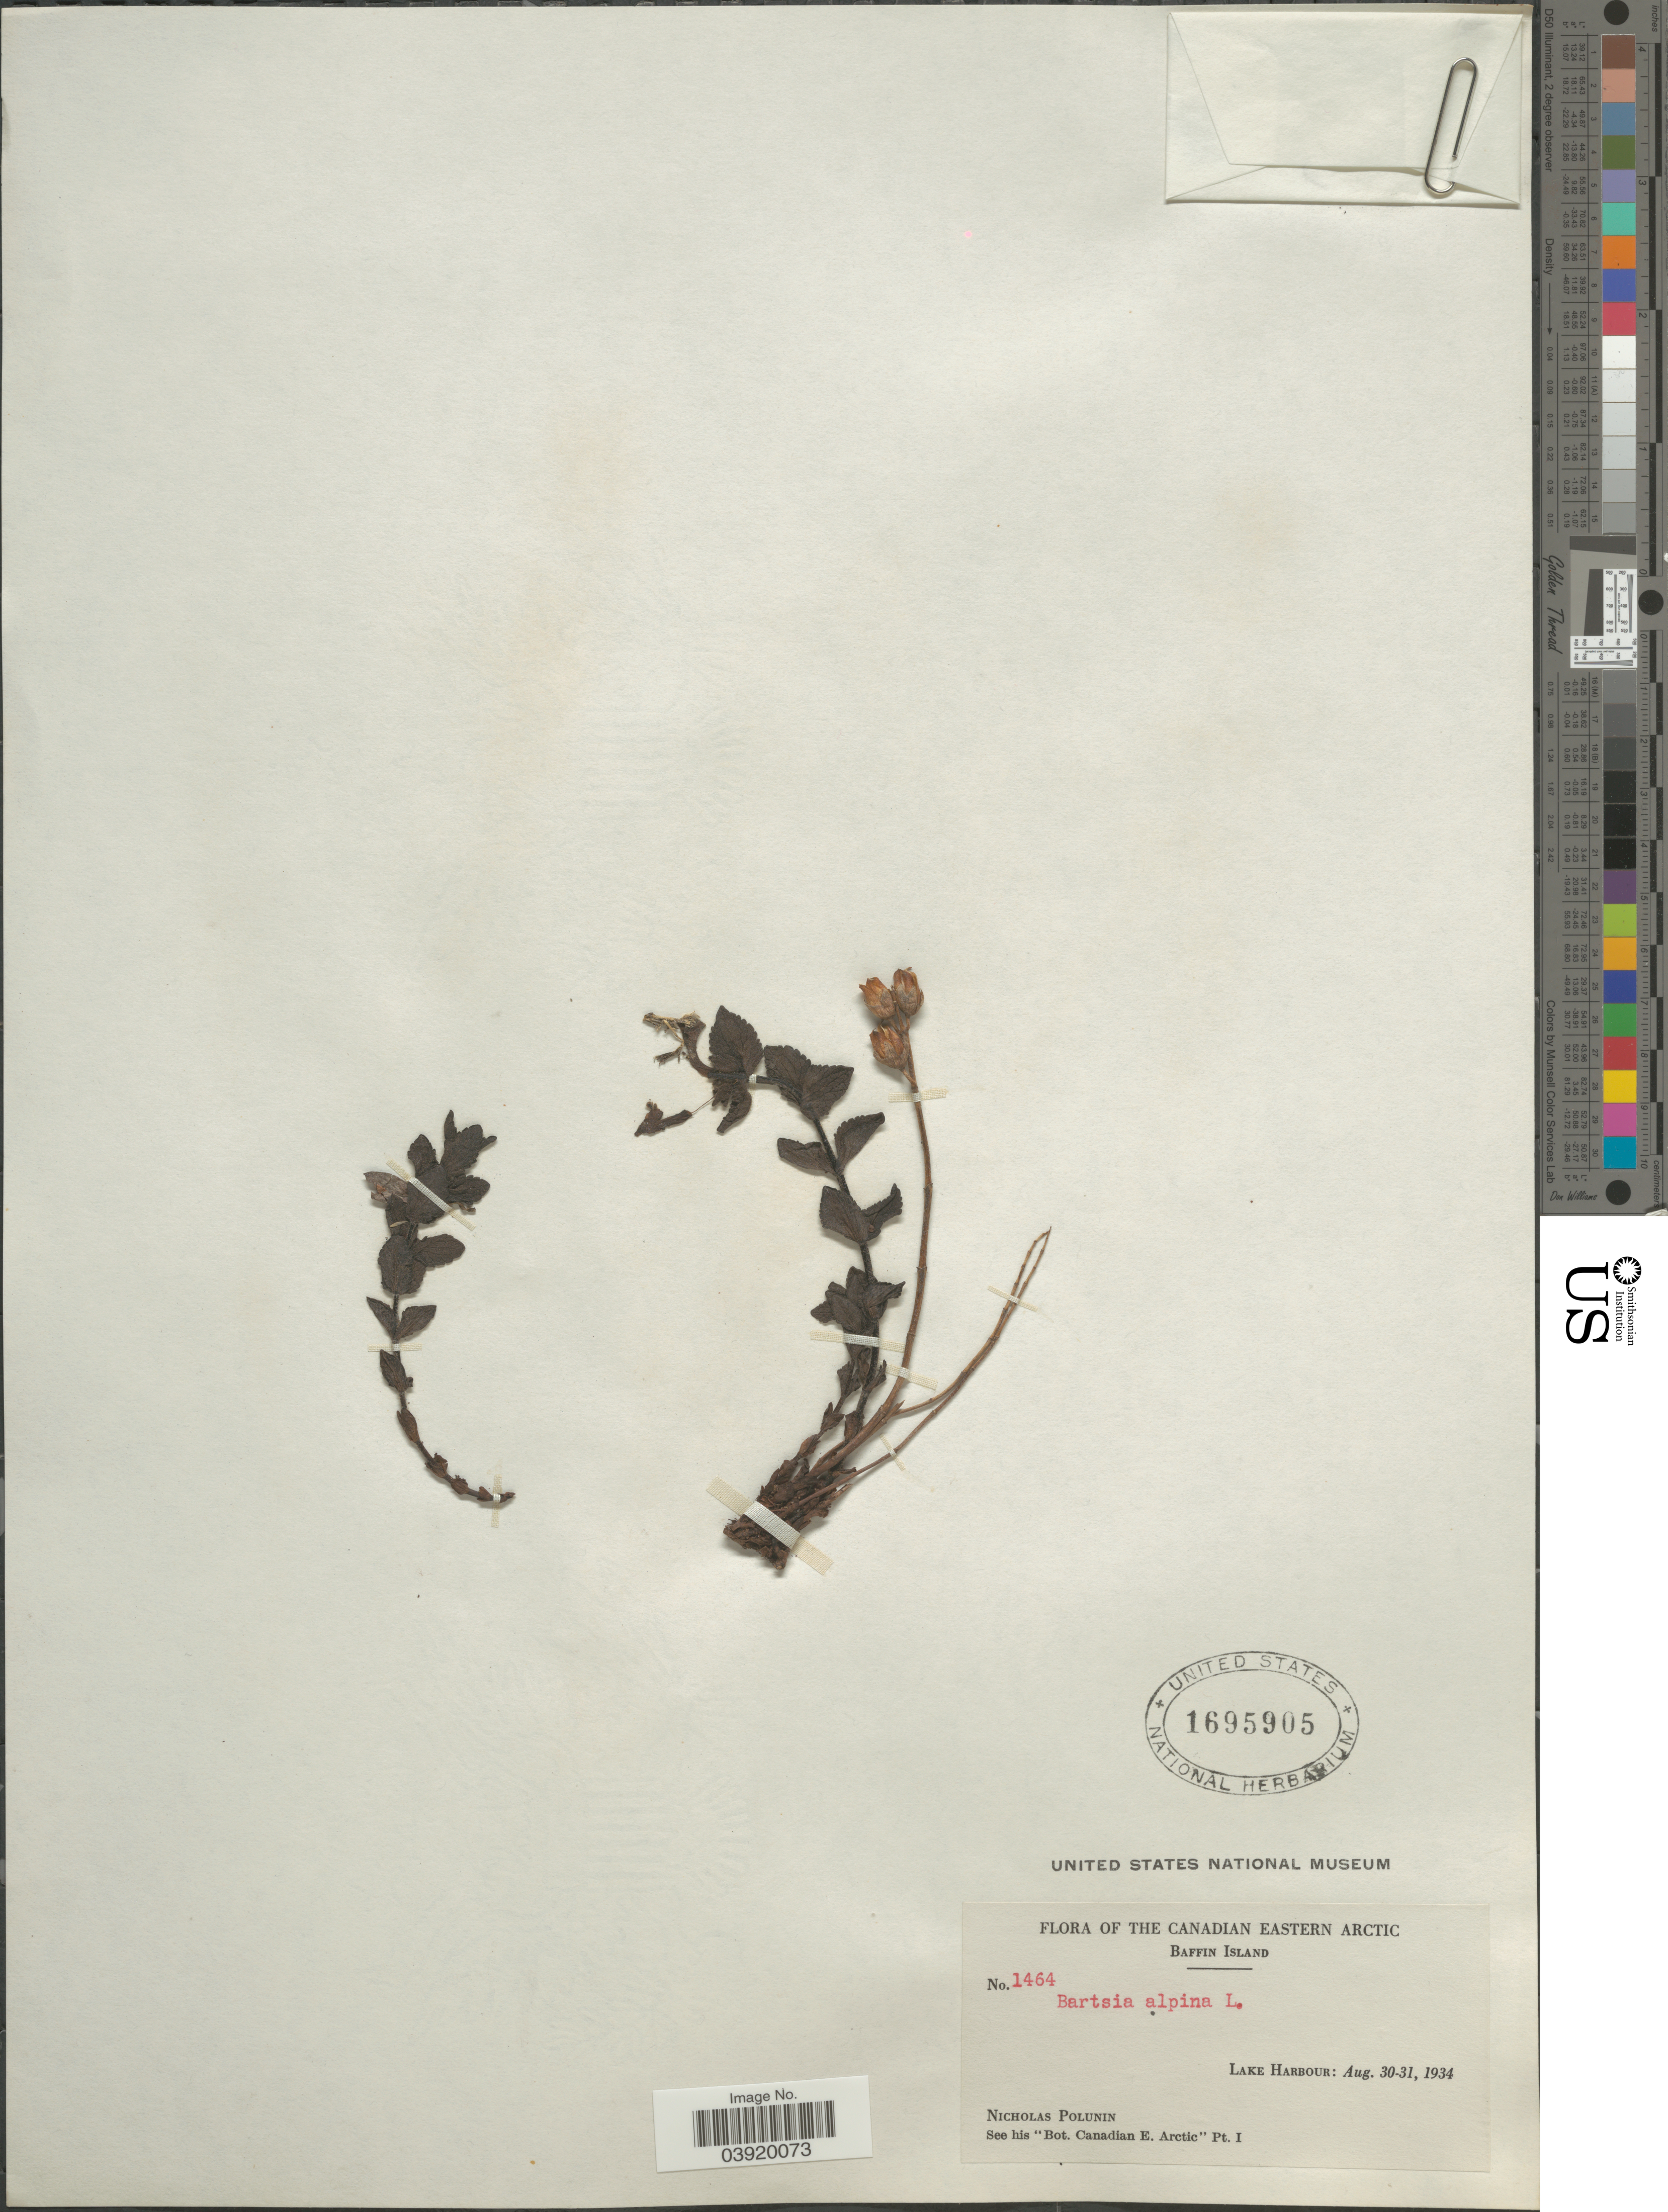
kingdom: Plantae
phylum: Tracheophyta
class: Magnoliopsida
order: Lamiales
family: Orobanchaceae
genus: Bartsia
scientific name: Bartsia alpina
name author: L.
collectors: N. V. Polunin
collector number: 1464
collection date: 1934-08-30/1934-08-31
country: Canada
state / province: Nunavut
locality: The Canadian Eastern Arctic. Baffin Island. Lake Harbour.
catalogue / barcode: US 1695905